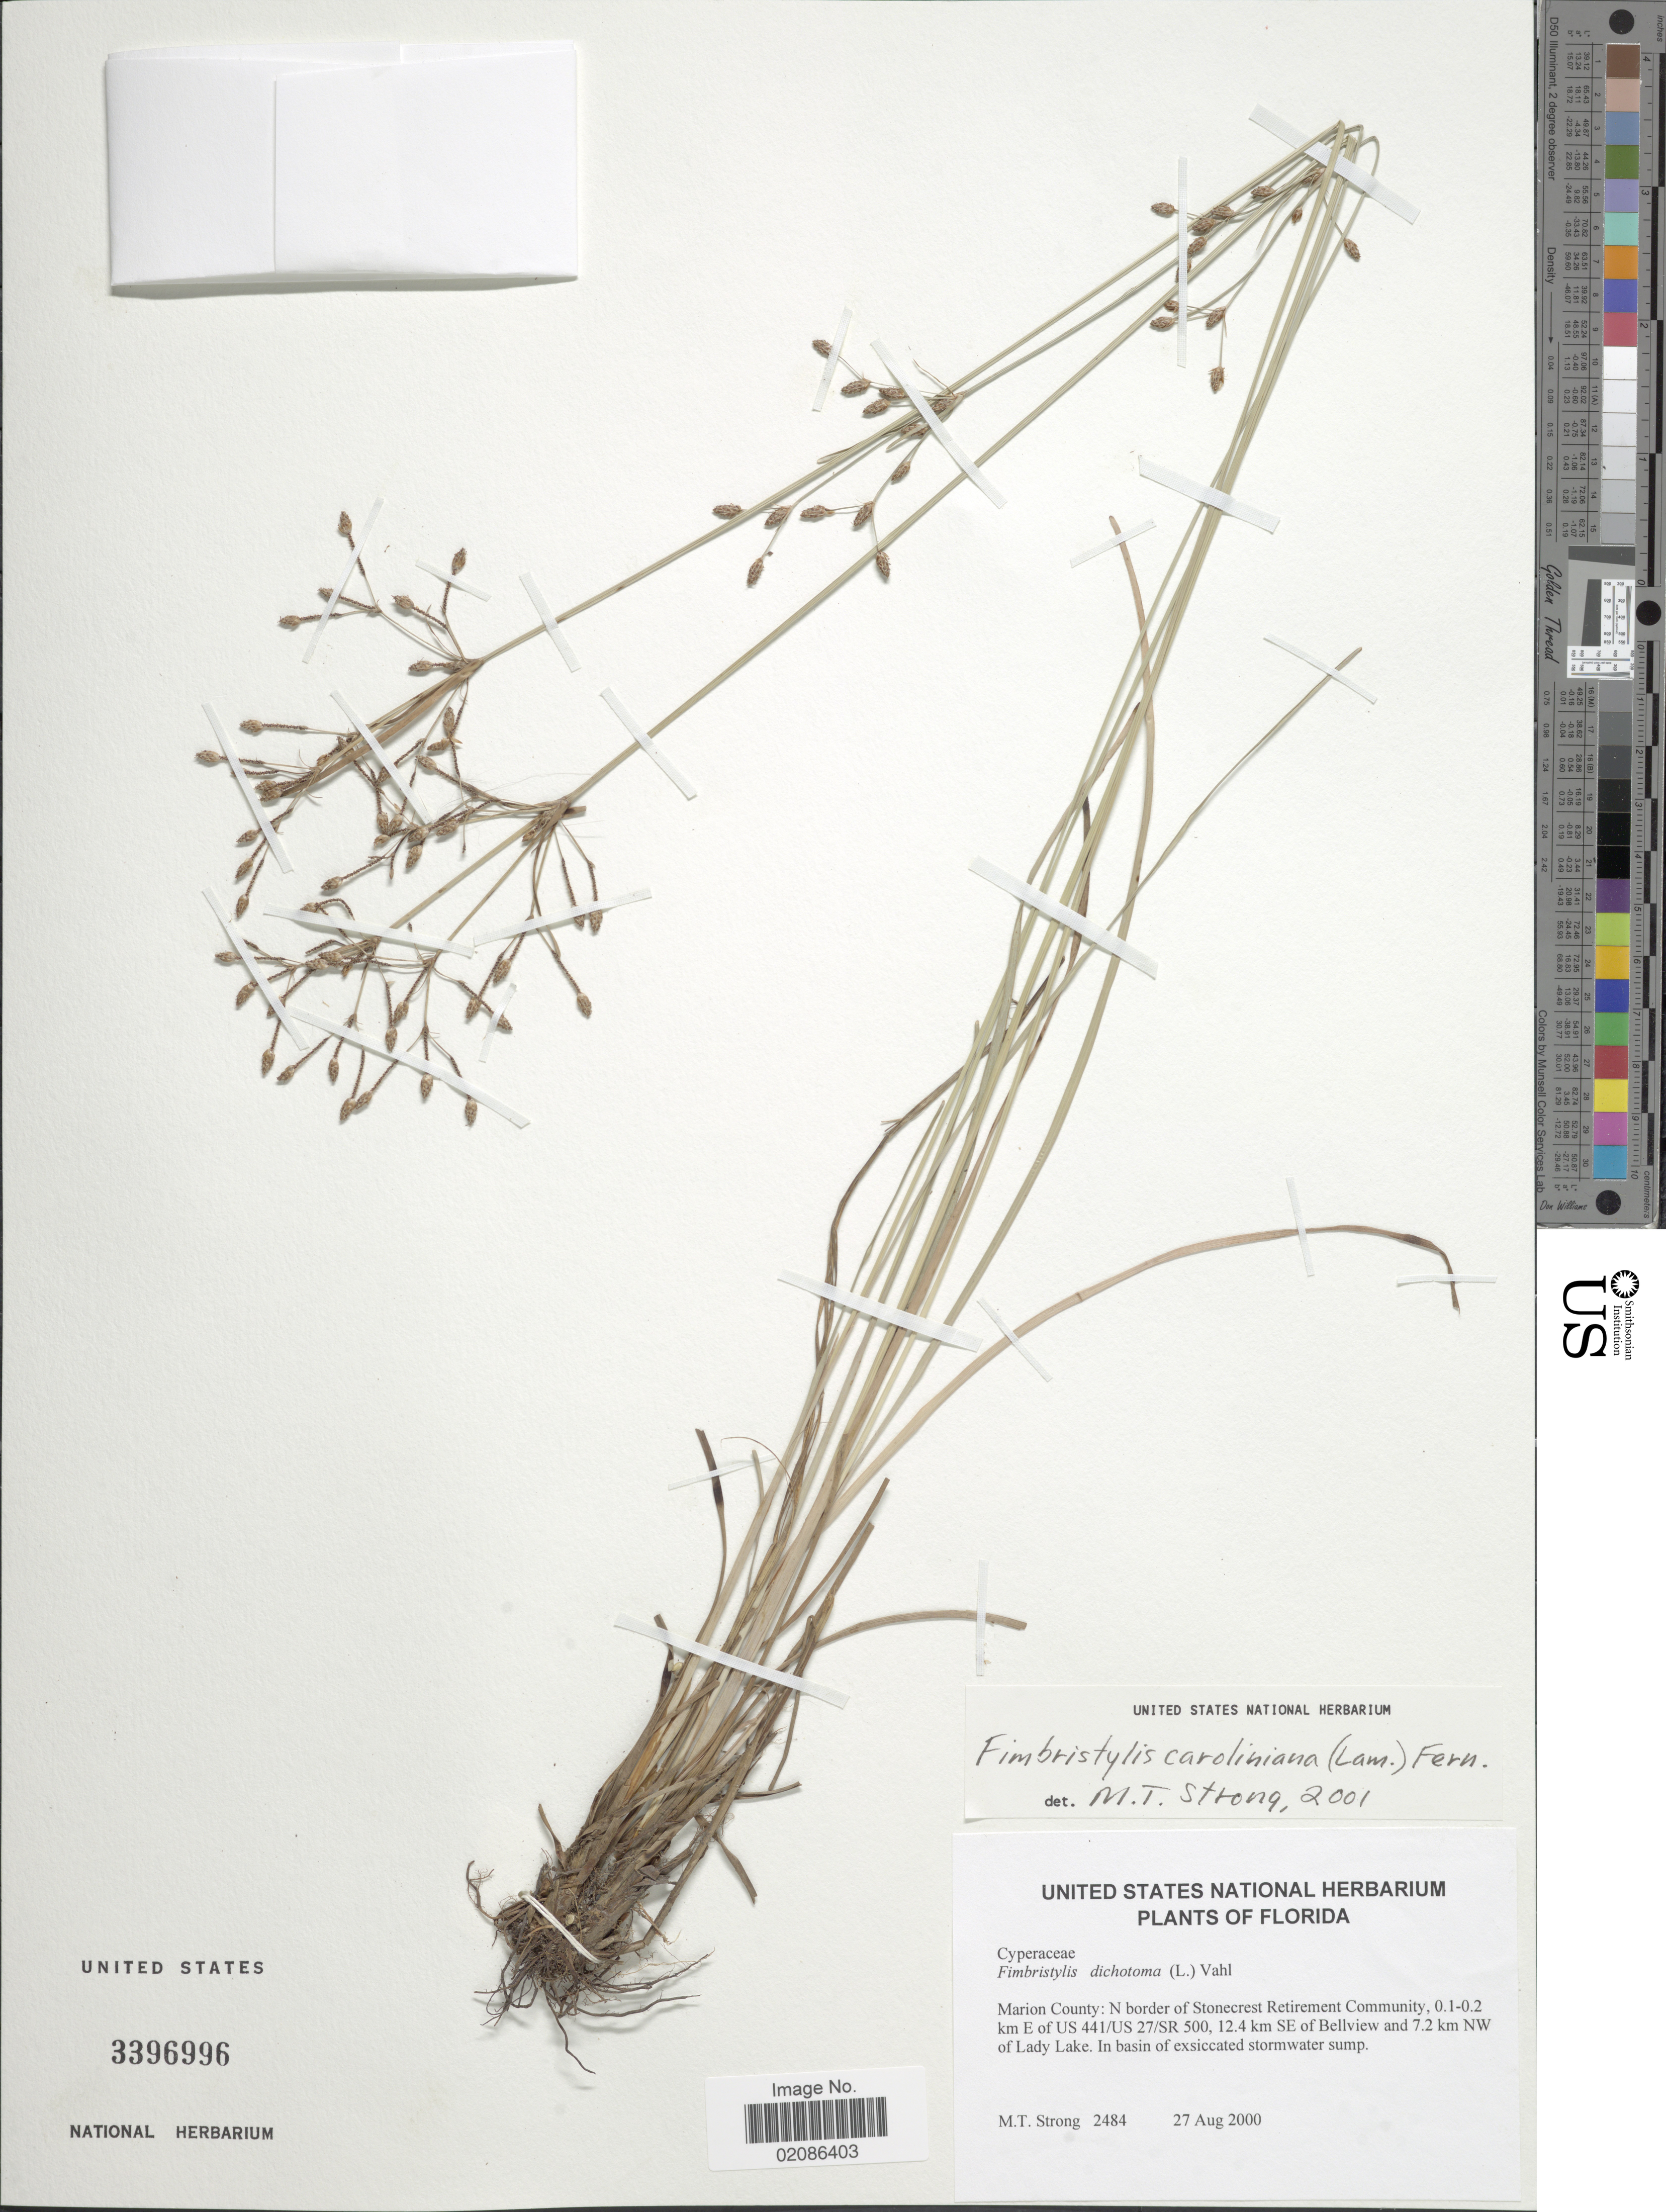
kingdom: Plantae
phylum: Tracheophyta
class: Liliopsida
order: Poales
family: Cyperaceae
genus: Fimbristylis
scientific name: Fimbristylis caroliniana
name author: (Lam.) Fernald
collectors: M. T. Strong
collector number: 2484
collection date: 2000-08-27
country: United States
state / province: Florida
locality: Marion County: N border of Stonecrest Retirement Community, 0.1-0.2 km E of US 441/US27/SR500, 12.4 km SE of Bellview and 7.2 km NW of Lady Lake. In basin of exsiccated stormwater swamp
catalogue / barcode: US 3396996